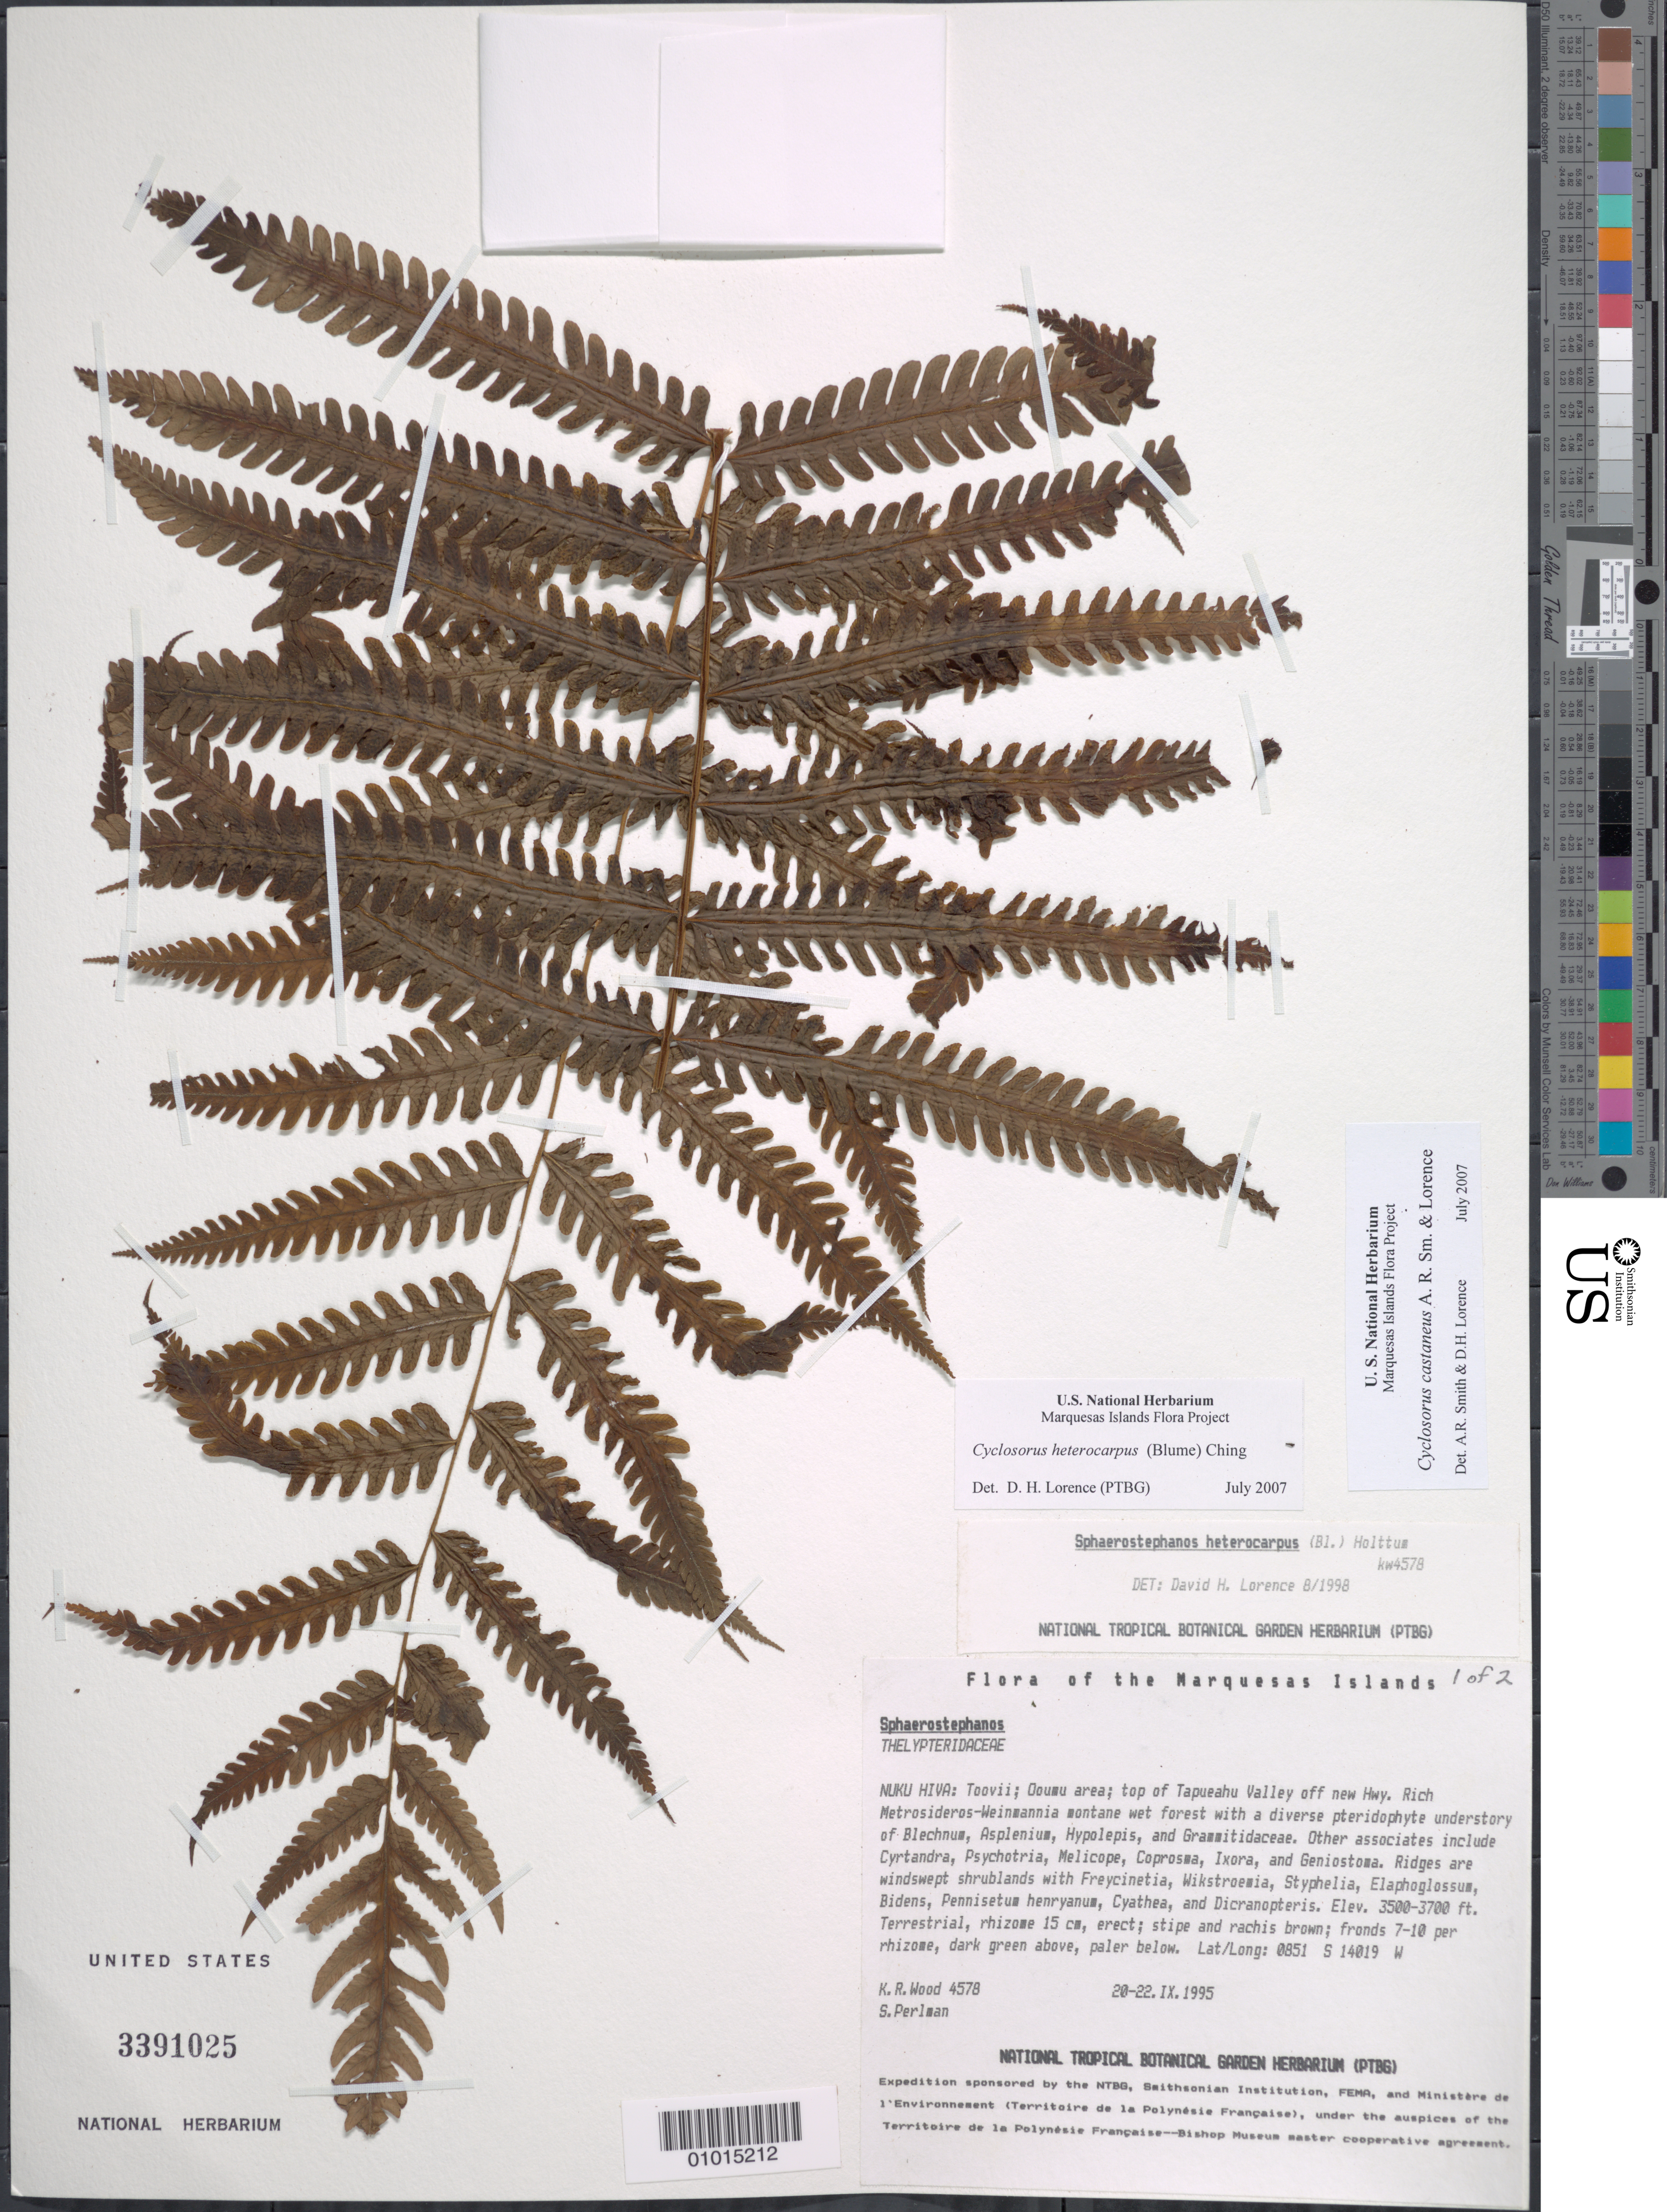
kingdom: Plantae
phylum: Tracheophyta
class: Polypodiopsida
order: Polypodiales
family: Thelypteridaceae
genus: Sphaerostephanos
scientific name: Sphaerostephanos castaneus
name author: (A.R. Sm. & Lorence) A.R. Sm. & Lorence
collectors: K. R. Wood & S. P. Perlman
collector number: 4578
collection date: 1995-09-20/1995-09-22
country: French Polynesia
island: Nuku Hiva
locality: Toovii, Ooumu area, top of Tapueahu Valley off new hwy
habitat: Rich Metrosideros-Weinmannia montane wet forests w/ diverse pteridophyte understory (Blechnum, Hypolepis, Asplenium, Grammitidaceae)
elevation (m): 1067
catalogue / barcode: US 3391025